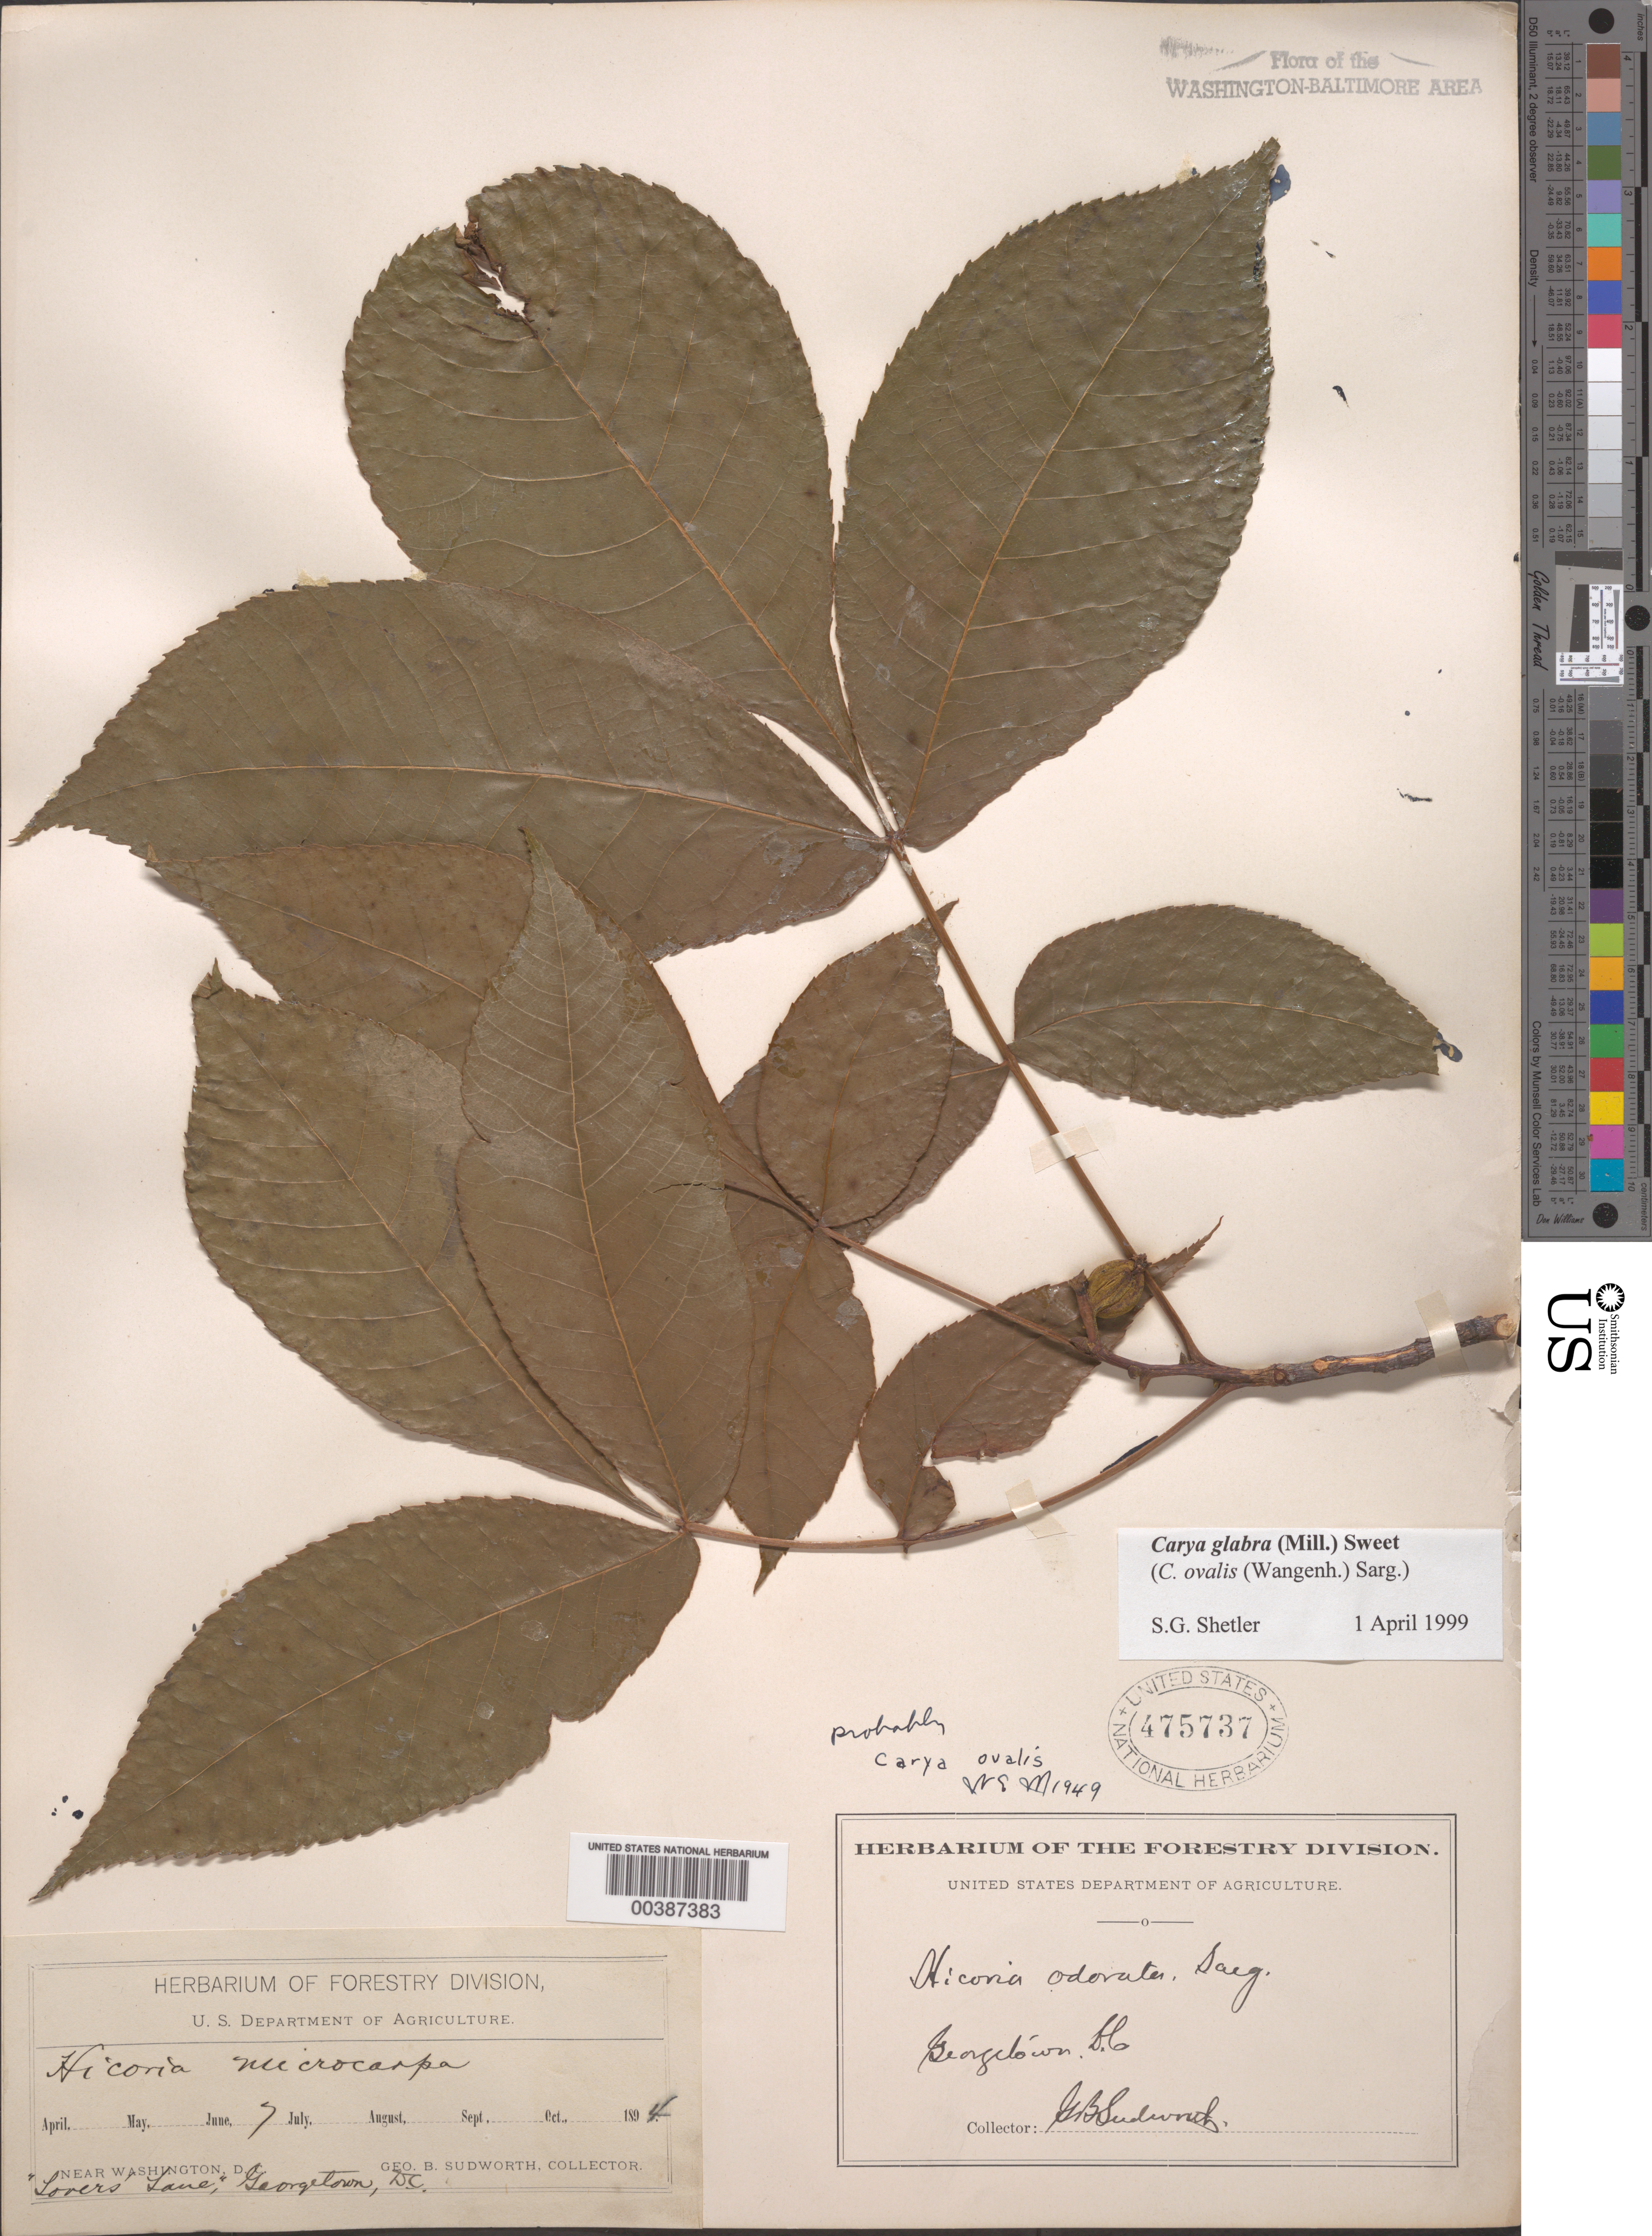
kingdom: Plantae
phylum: Tracheophyta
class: Magnoliopsida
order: Fagales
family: Juglandaceae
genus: Carya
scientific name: Carya glabra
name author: (Mill.) Sweet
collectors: G. B. Sudworth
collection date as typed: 07 Jun 1894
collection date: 1894-06-07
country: United States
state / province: District of Columbia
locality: Georgetown, Lovers Lane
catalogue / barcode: US 475737